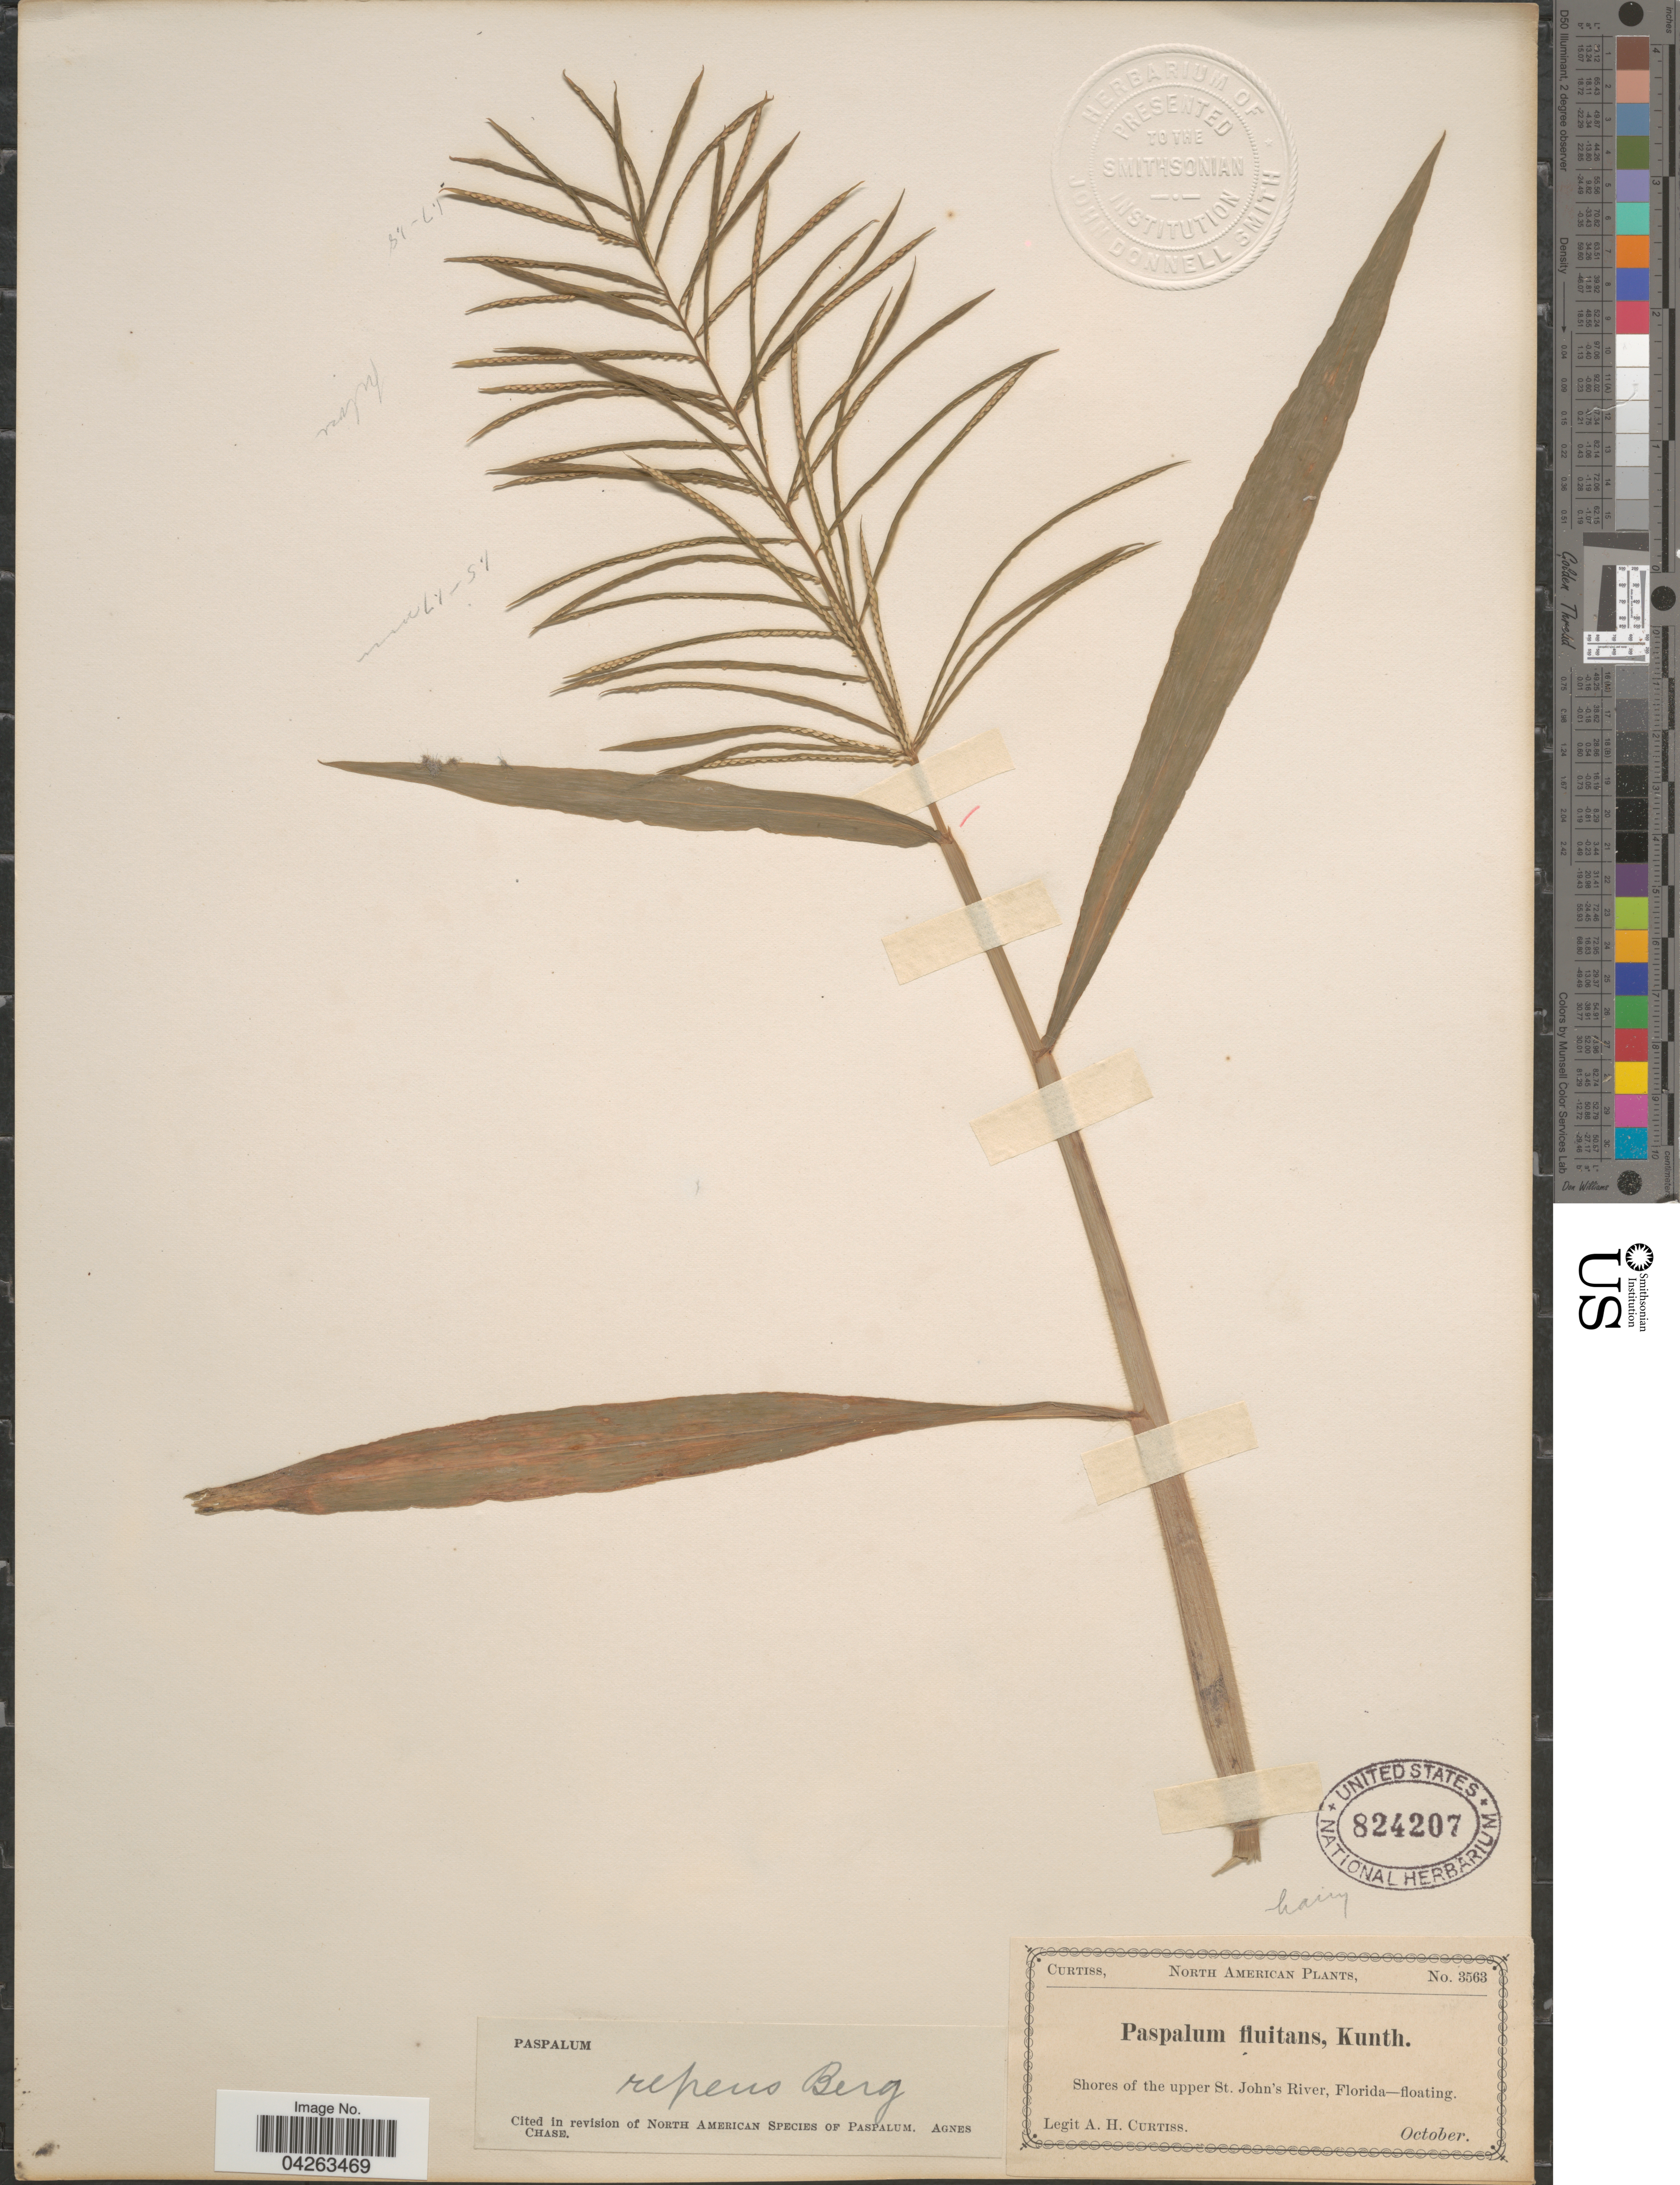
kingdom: Plantae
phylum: Tracheophyta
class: Liliopsida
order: Poales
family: Poaceae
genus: Paspalum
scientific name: Paspalum repens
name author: P.J. Bergius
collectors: A. H. Curtiss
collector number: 3563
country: United States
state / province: Florida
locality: Shores of the upper St. John's River.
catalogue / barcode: US 824207